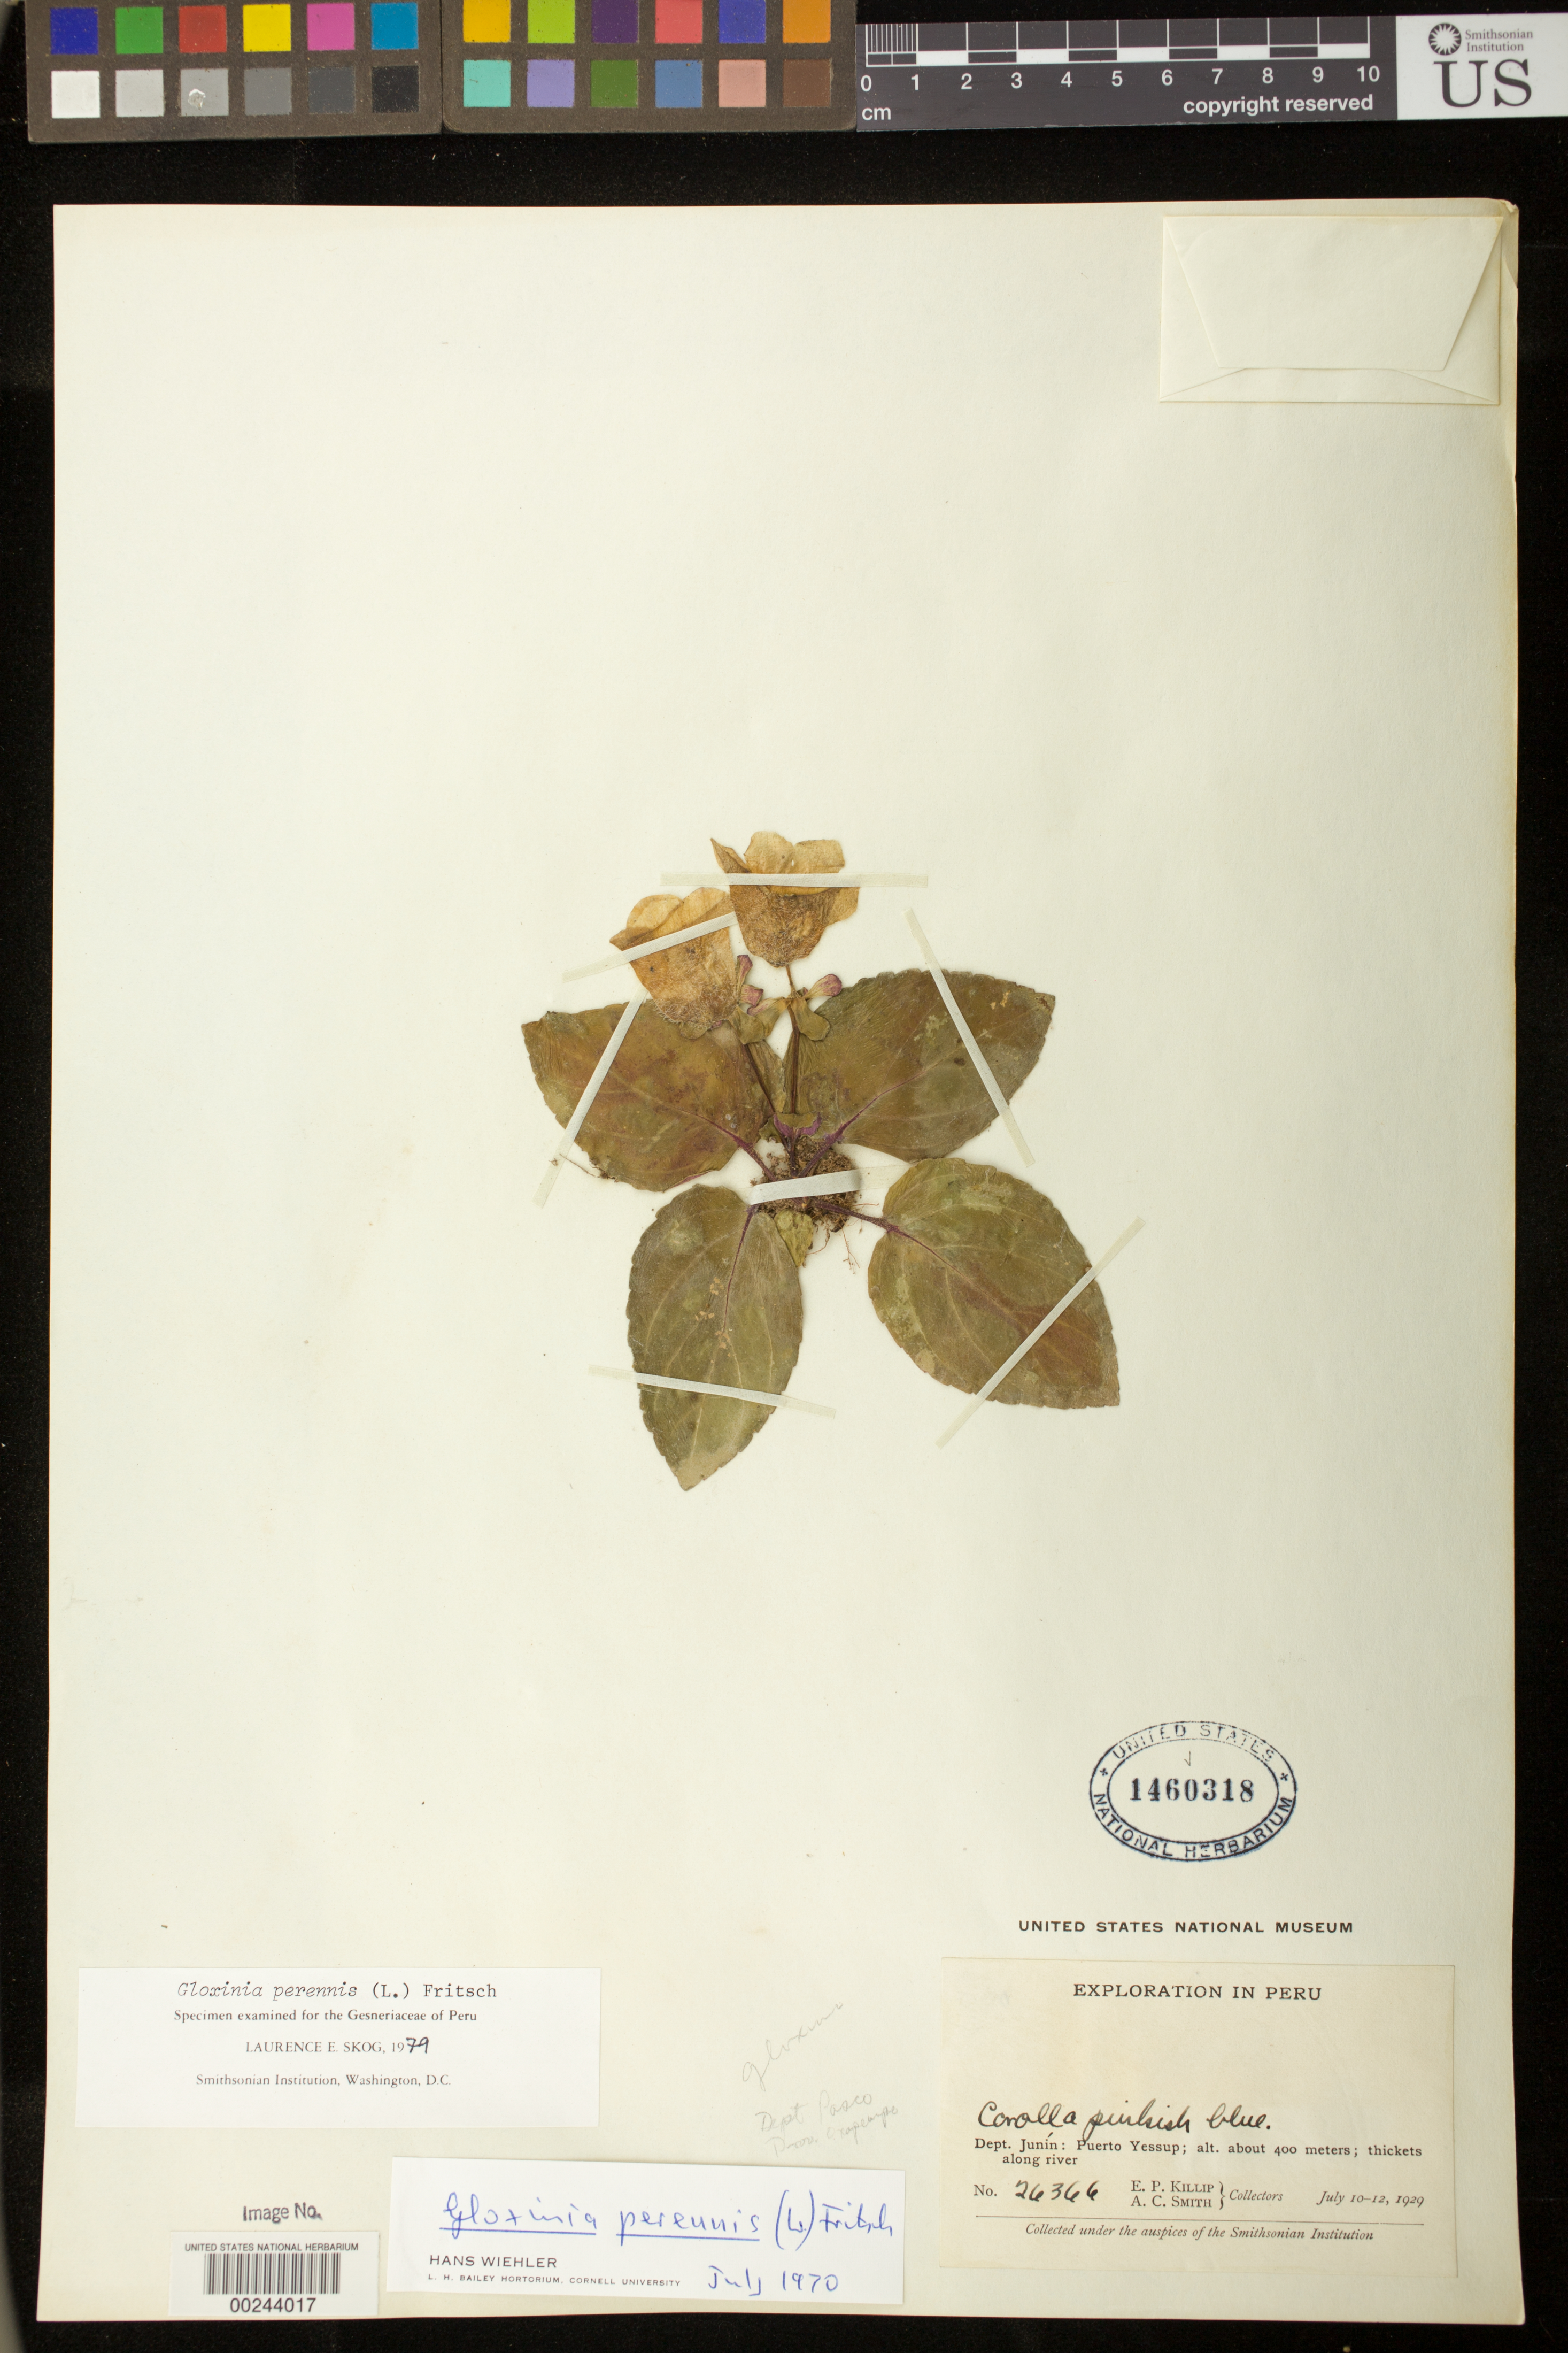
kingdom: Plantae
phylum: Tracheophyta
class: Magnoliopsida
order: Lamiales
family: Gesneriaceae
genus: Gloxinia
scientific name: Gloxinia perennis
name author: (L.) Fritsch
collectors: E. P. Killip & A. C. Smith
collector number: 26366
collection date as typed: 10-12 Jul 1929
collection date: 1929-07-10/1929-07-12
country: Peru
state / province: Junín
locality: Prov. Oxapampa; Puerto Yessup (dept Pasco)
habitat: Thickets along river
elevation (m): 400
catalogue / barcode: US 1460318